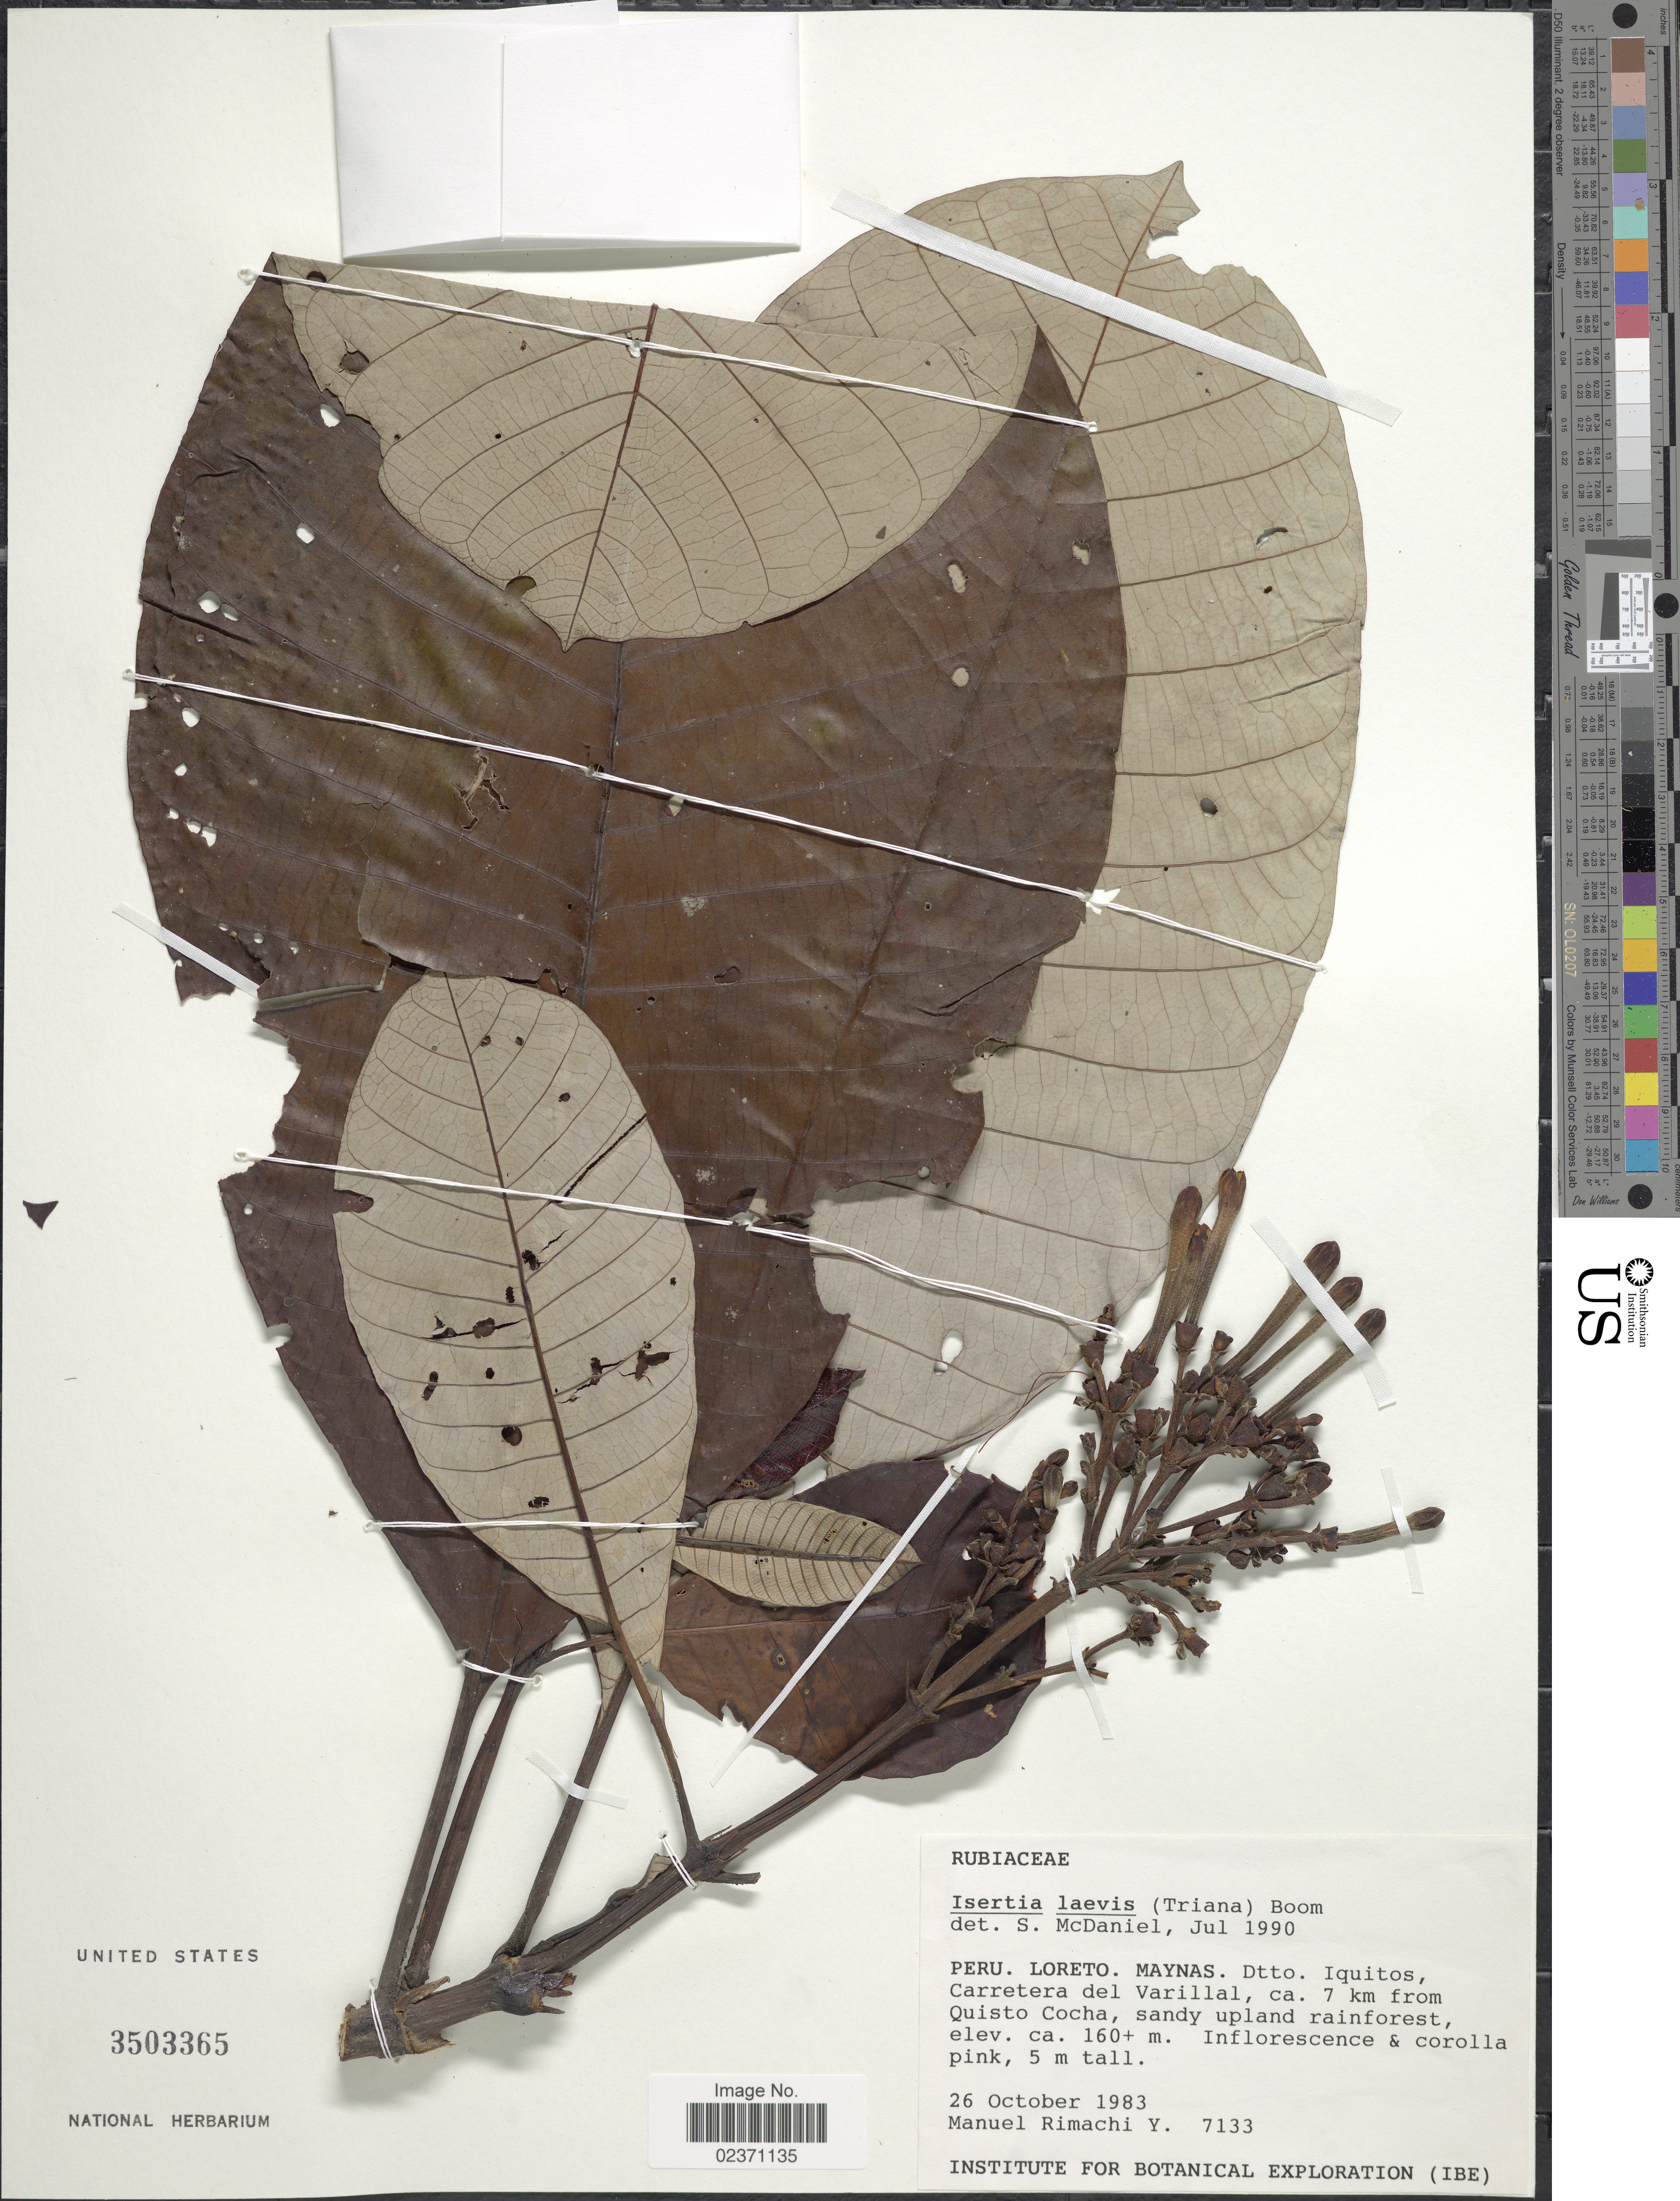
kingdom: Plantae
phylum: Tracheophyta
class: Magnoliopsida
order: Gentianales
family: Rubiaceae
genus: Isertia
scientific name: Isertia laevis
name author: (Triana) B.M. Boom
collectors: M. Rimachi Y.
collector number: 7133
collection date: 1983-10-26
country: Peru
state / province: Loreto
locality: Maynas. Dtto. Iquitos, Carretera del varillal, ca. 7 km from Quisto Cocha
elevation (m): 160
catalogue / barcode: US 3503365